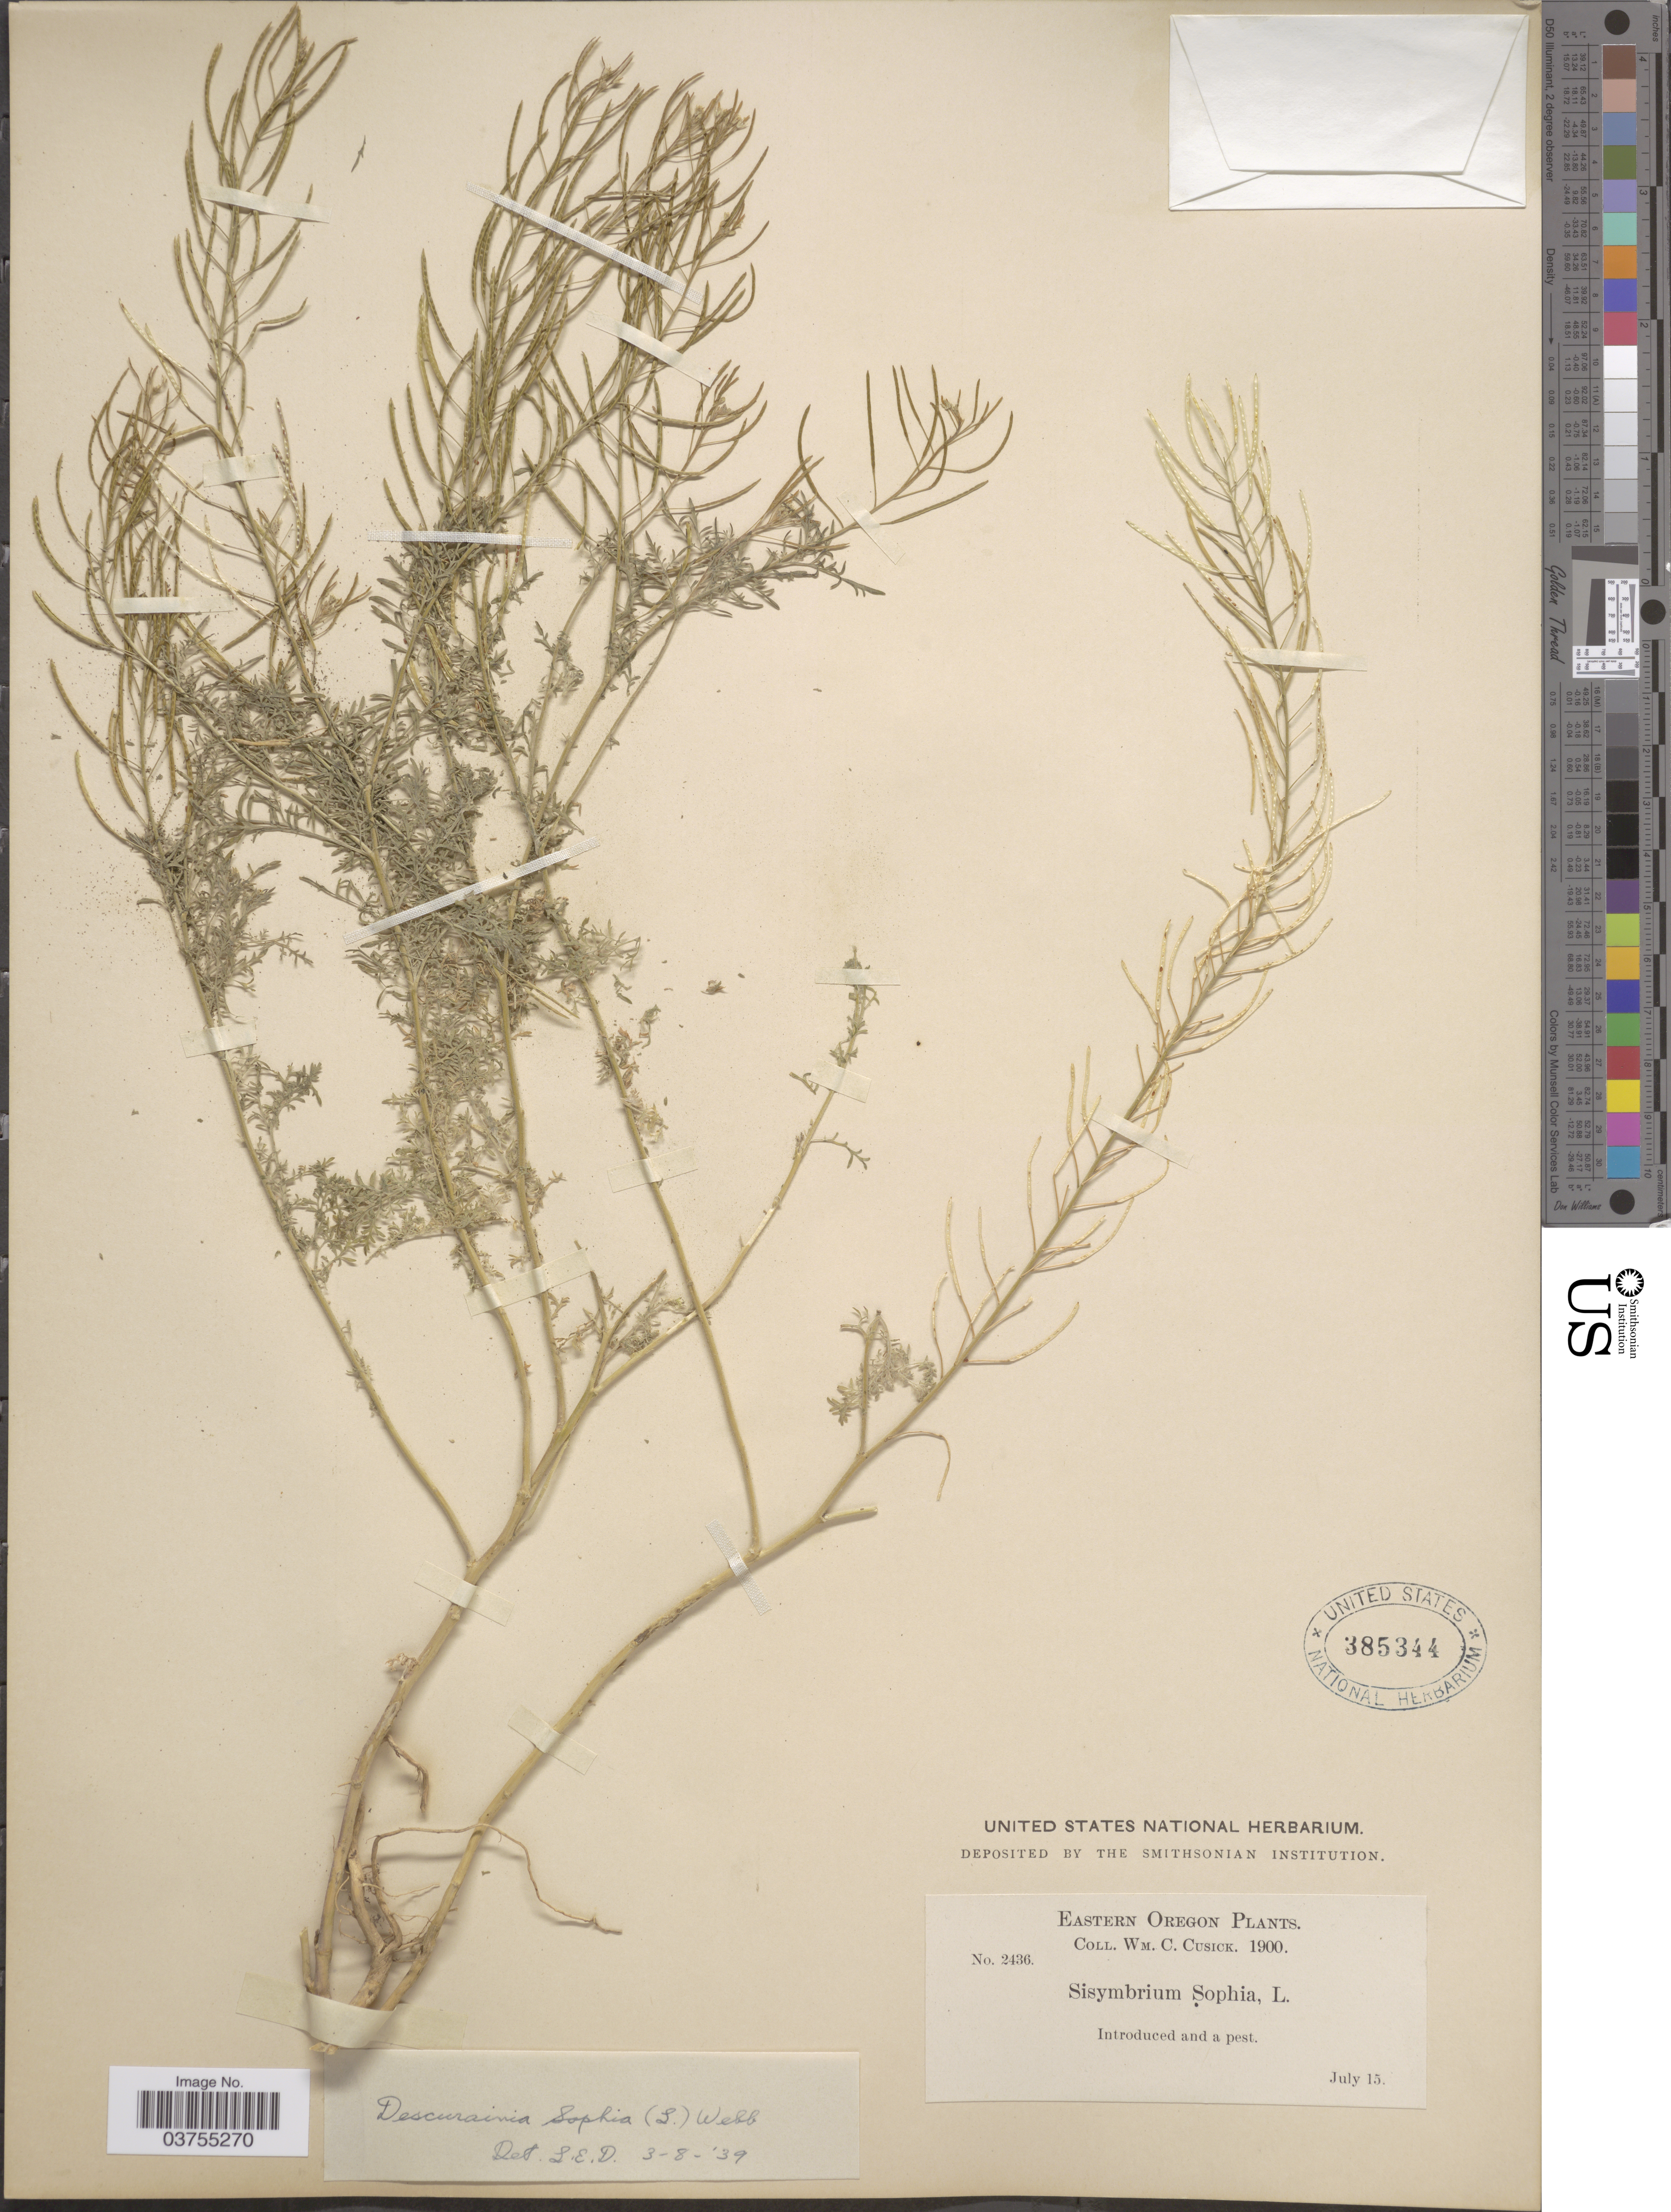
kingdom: Plantae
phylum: Tracheophyta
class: Magnoliopsida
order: Brassicales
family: Brassicaceae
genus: Descurainia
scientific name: Descurainia sophia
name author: (L.) Webb ex Prantl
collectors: W. C. Cusick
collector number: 2436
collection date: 1900-07-15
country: United States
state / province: Oregon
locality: Eastern Oregon.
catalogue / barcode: US 385344